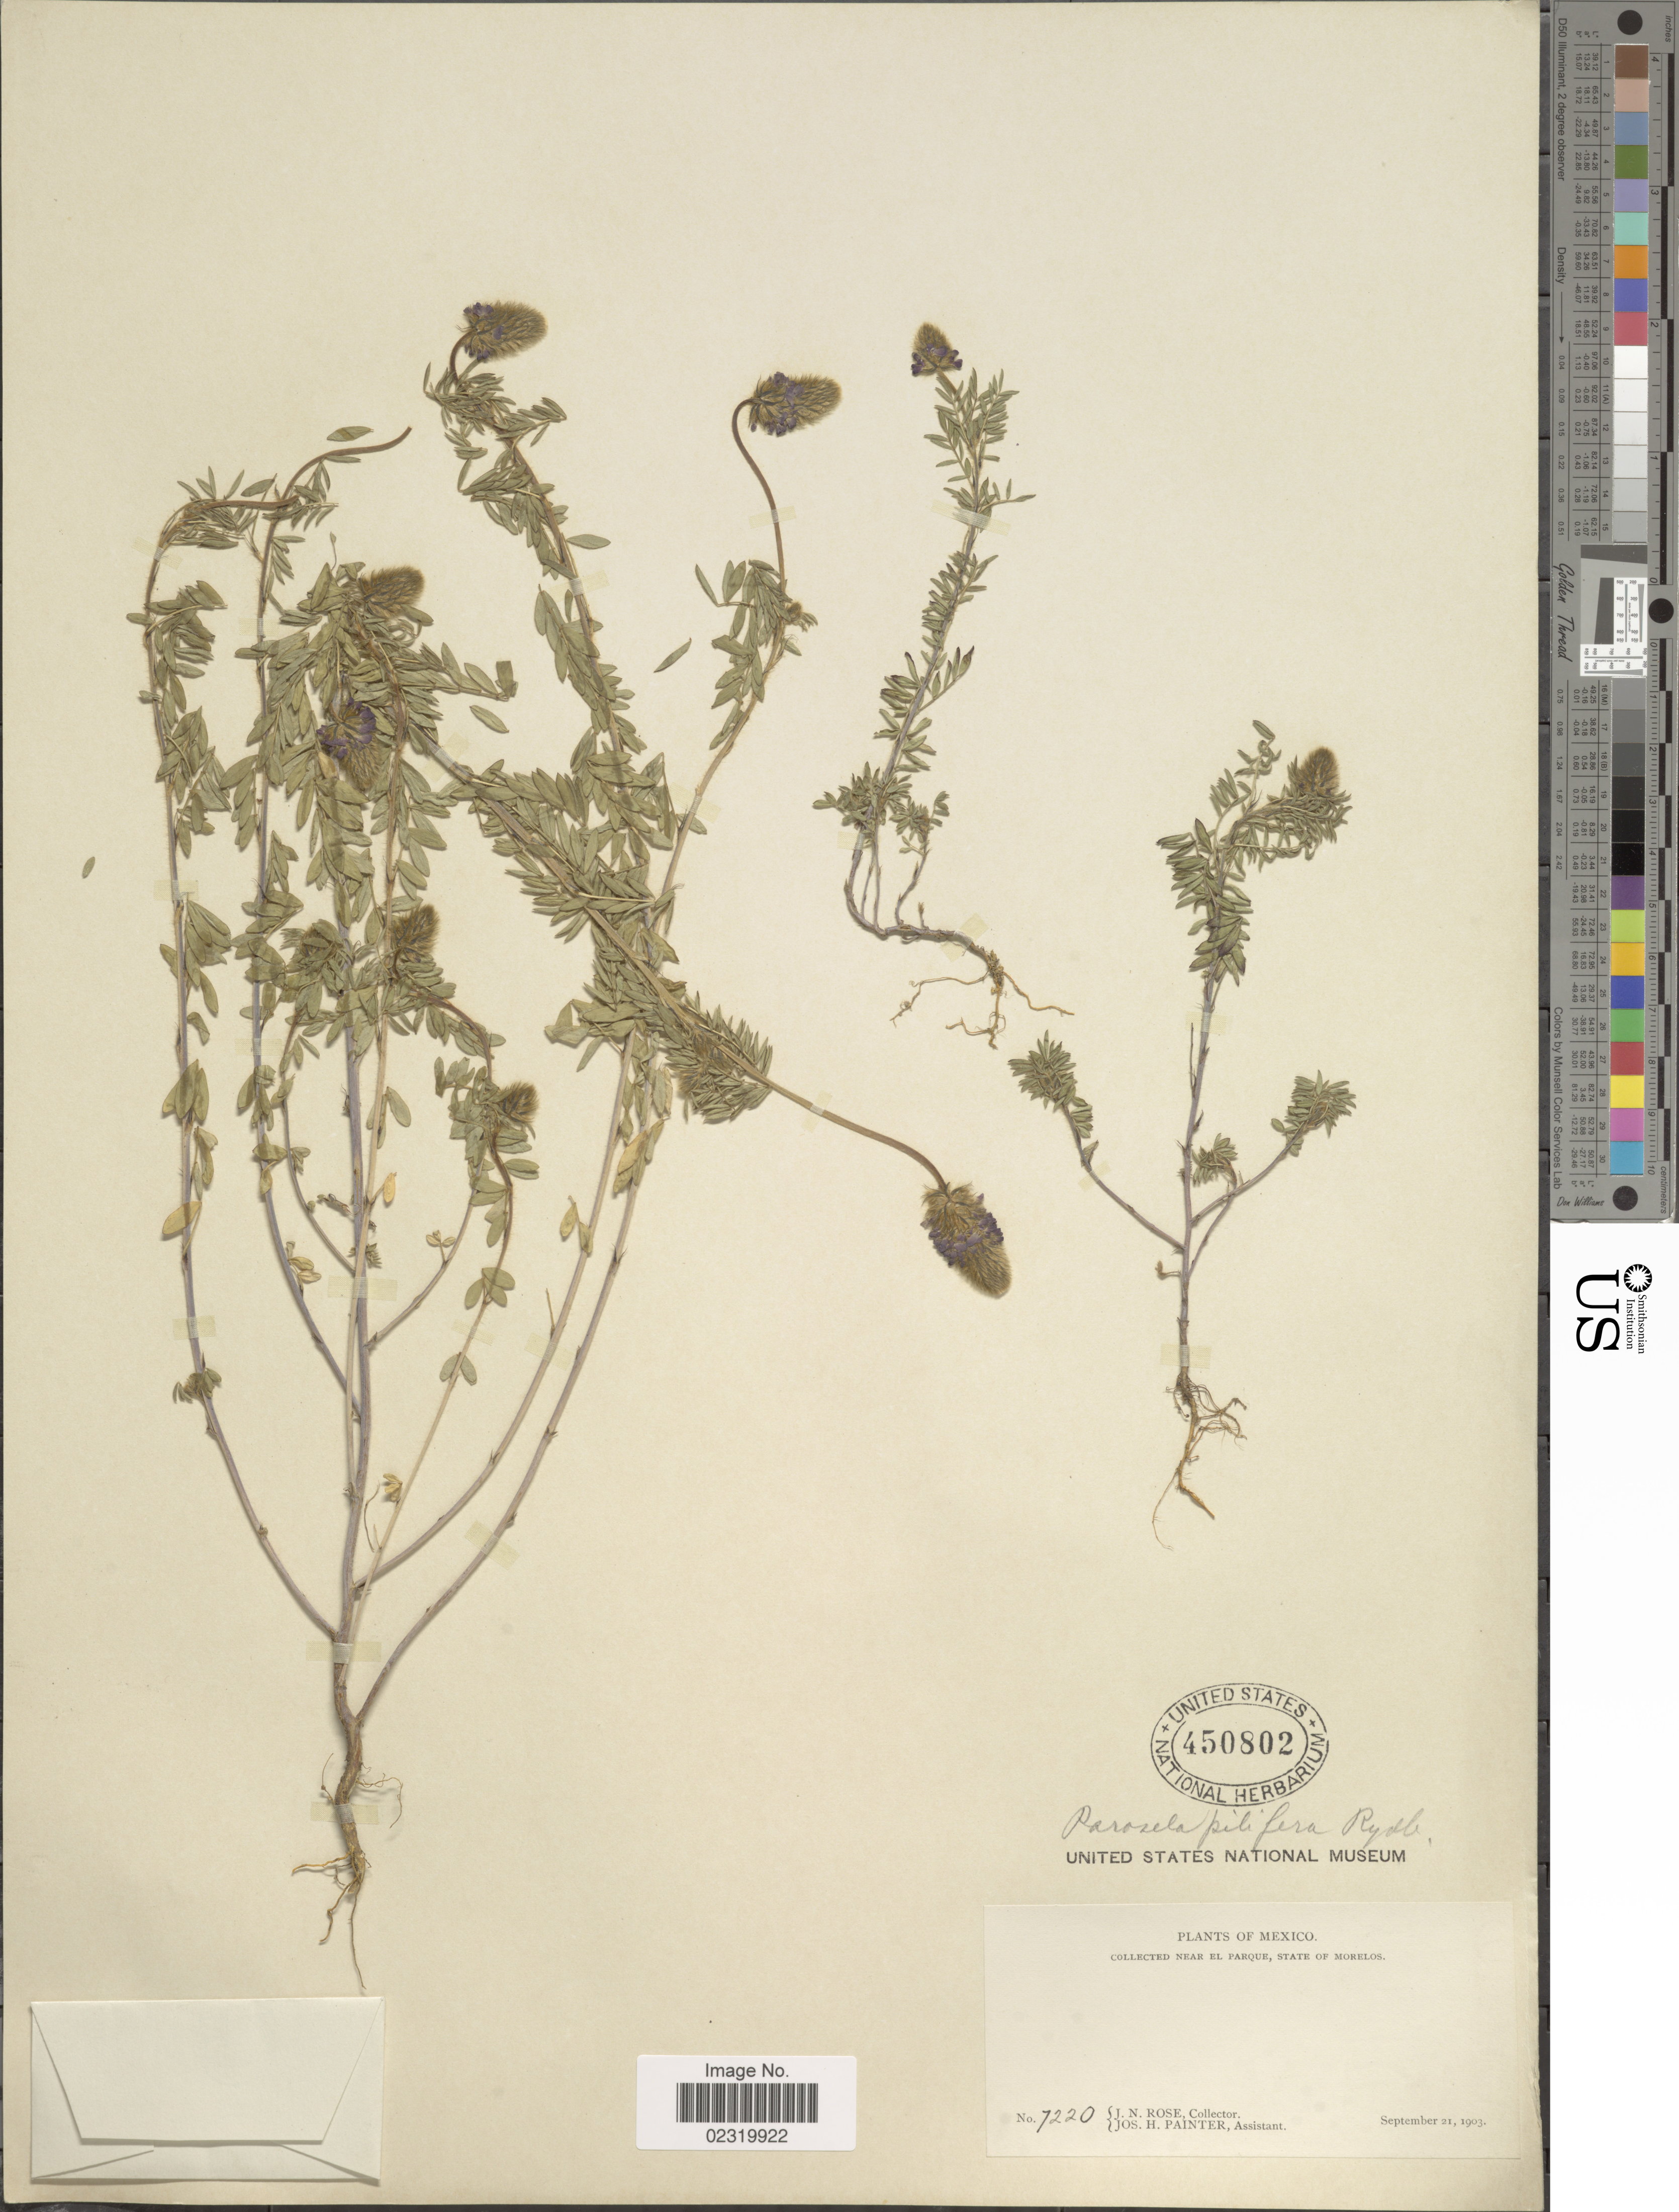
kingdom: Plantae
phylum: Tracheophyta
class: Magnoliopsida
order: Fabales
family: Fabaceae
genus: Dalea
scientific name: Dalea reclinata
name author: (Cav.) Willd.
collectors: J. N. Rose & J. H. Painter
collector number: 7220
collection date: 1903-09-21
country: Mexico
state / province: Morelos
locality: Near El Parque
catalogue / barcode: US 450802